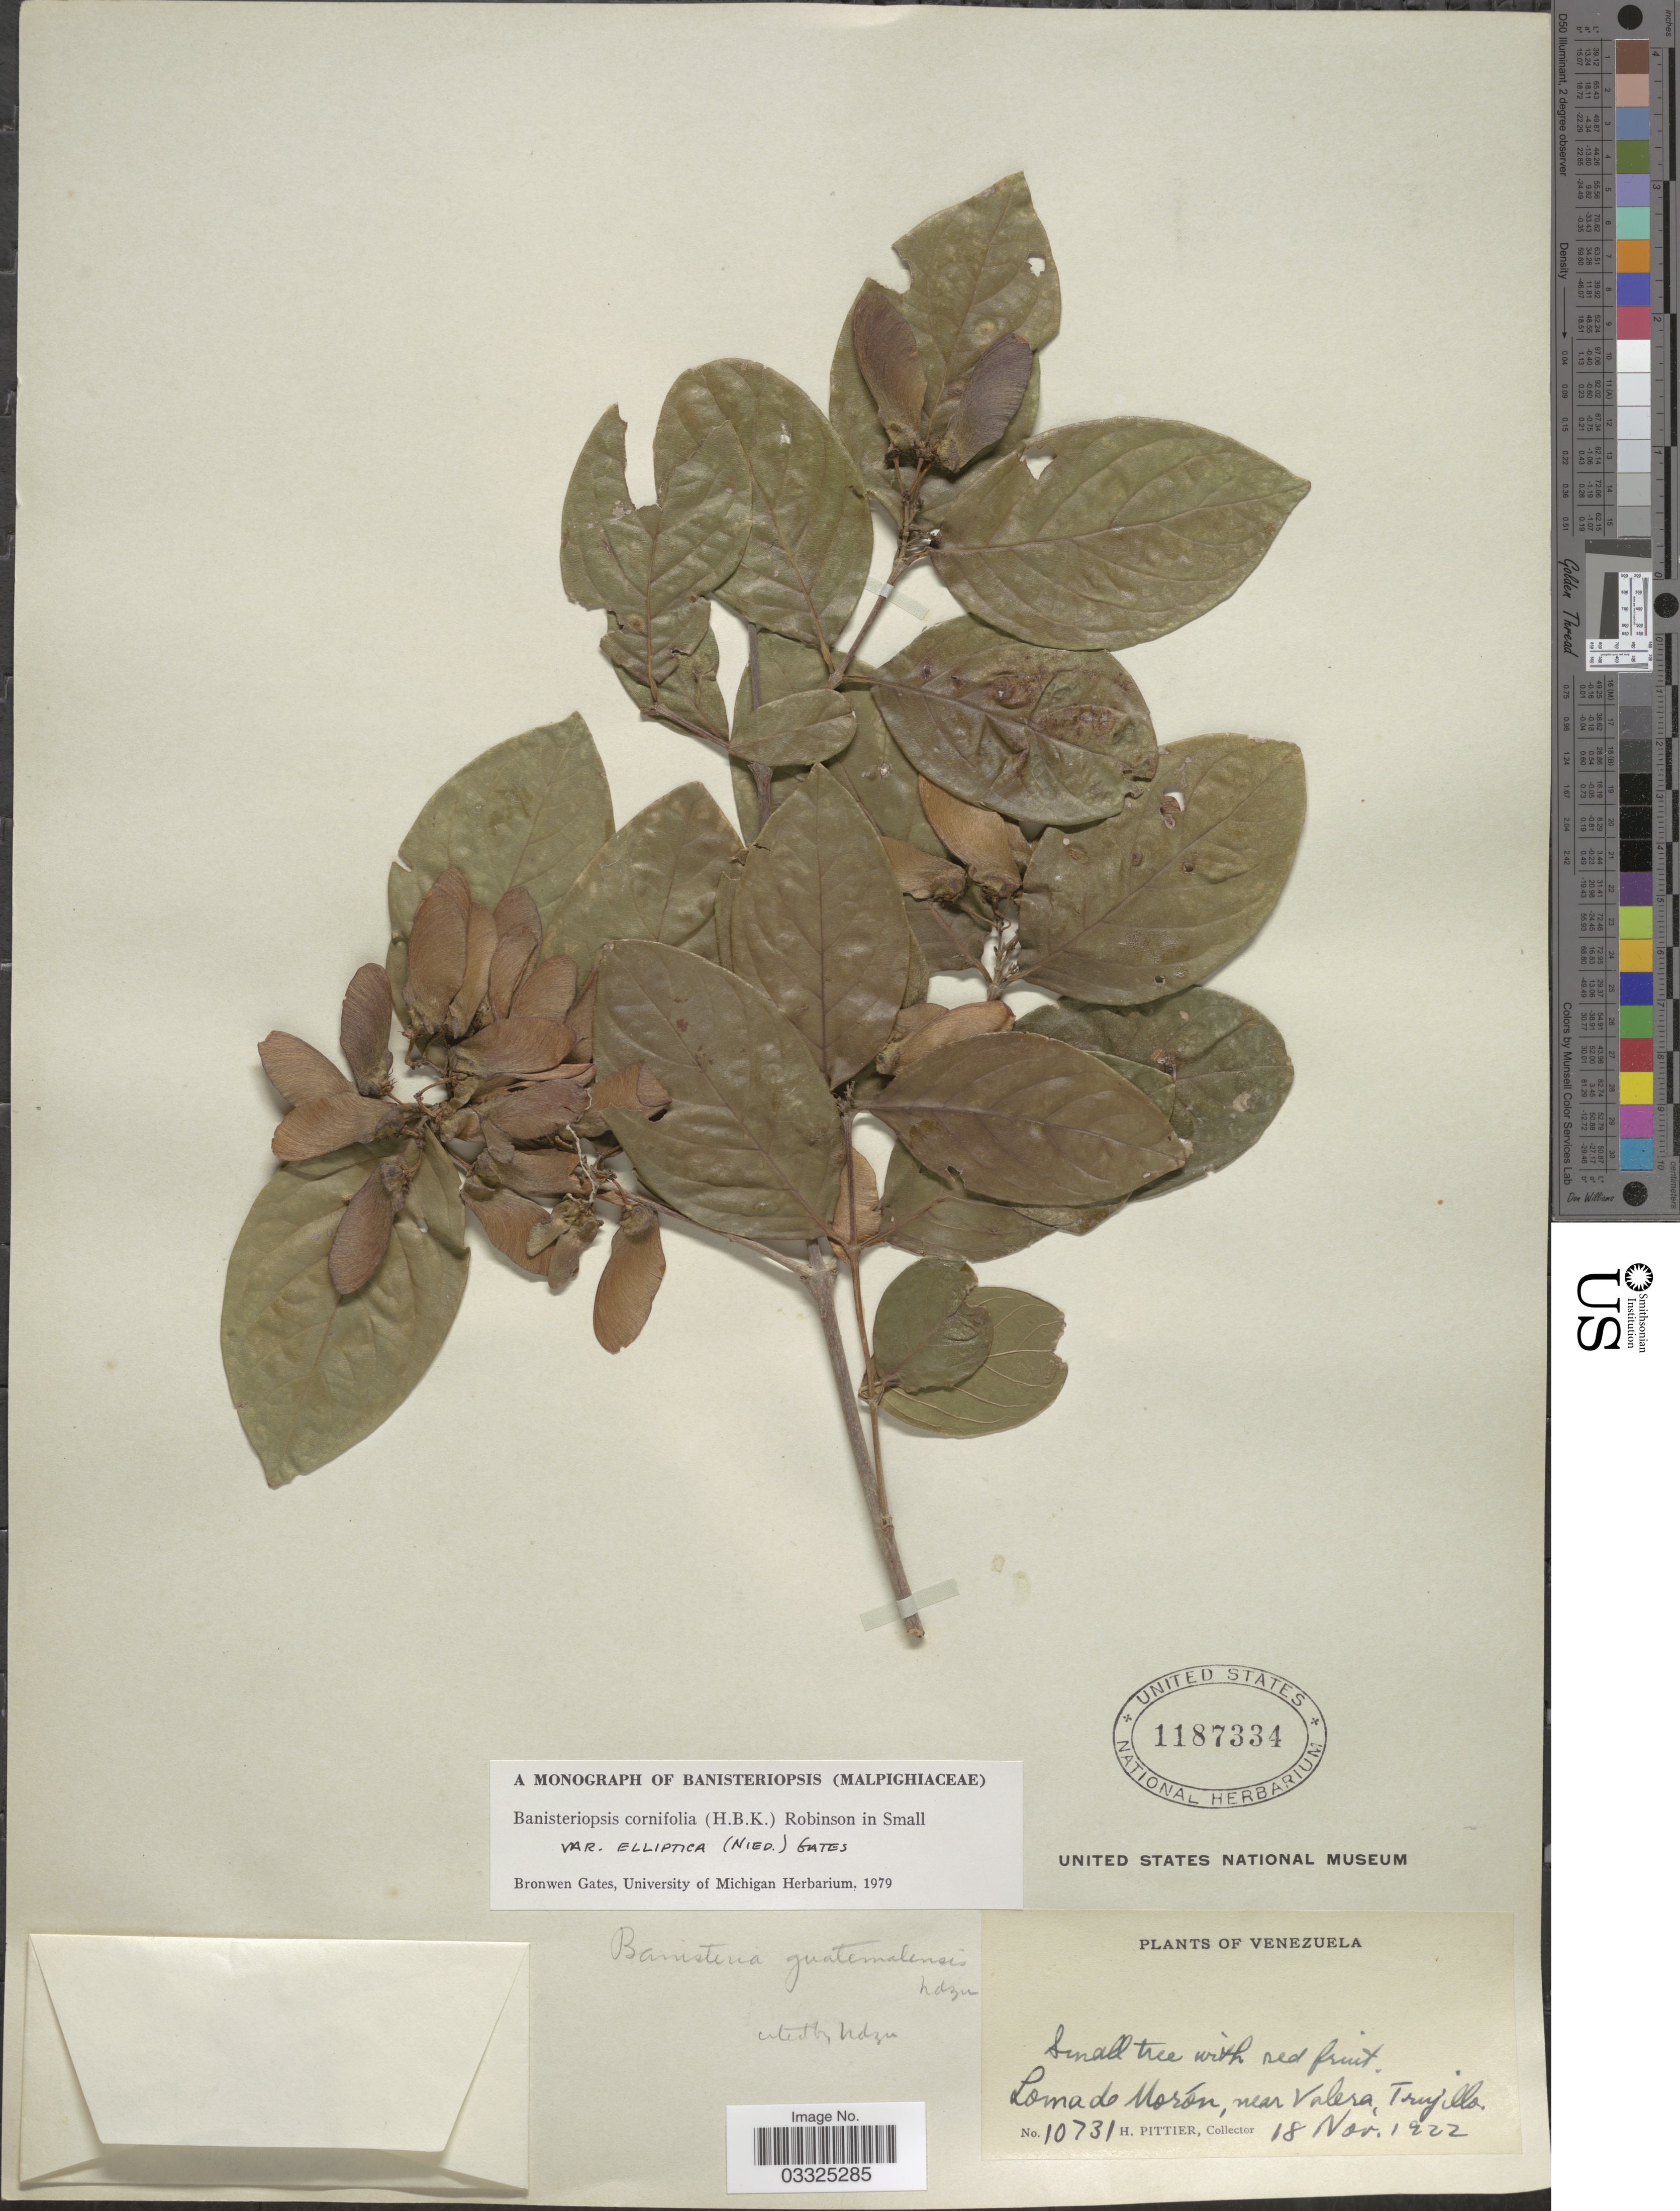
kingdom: Plantae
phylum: Tracheophyta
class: Magnoliopsida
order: Malpighiales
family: Malpighiaceae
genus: Bronwenia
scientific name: Bronwenia cornifolia var. maracaybensis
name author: (A. Juss.) W.R. Anderson & C. Davis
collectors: H. F. Pittier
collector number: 10731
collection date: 1922-11-18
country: Venezuela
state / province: Trujillo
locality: Loma de Morón, near Valera.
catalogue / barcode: US 1187334